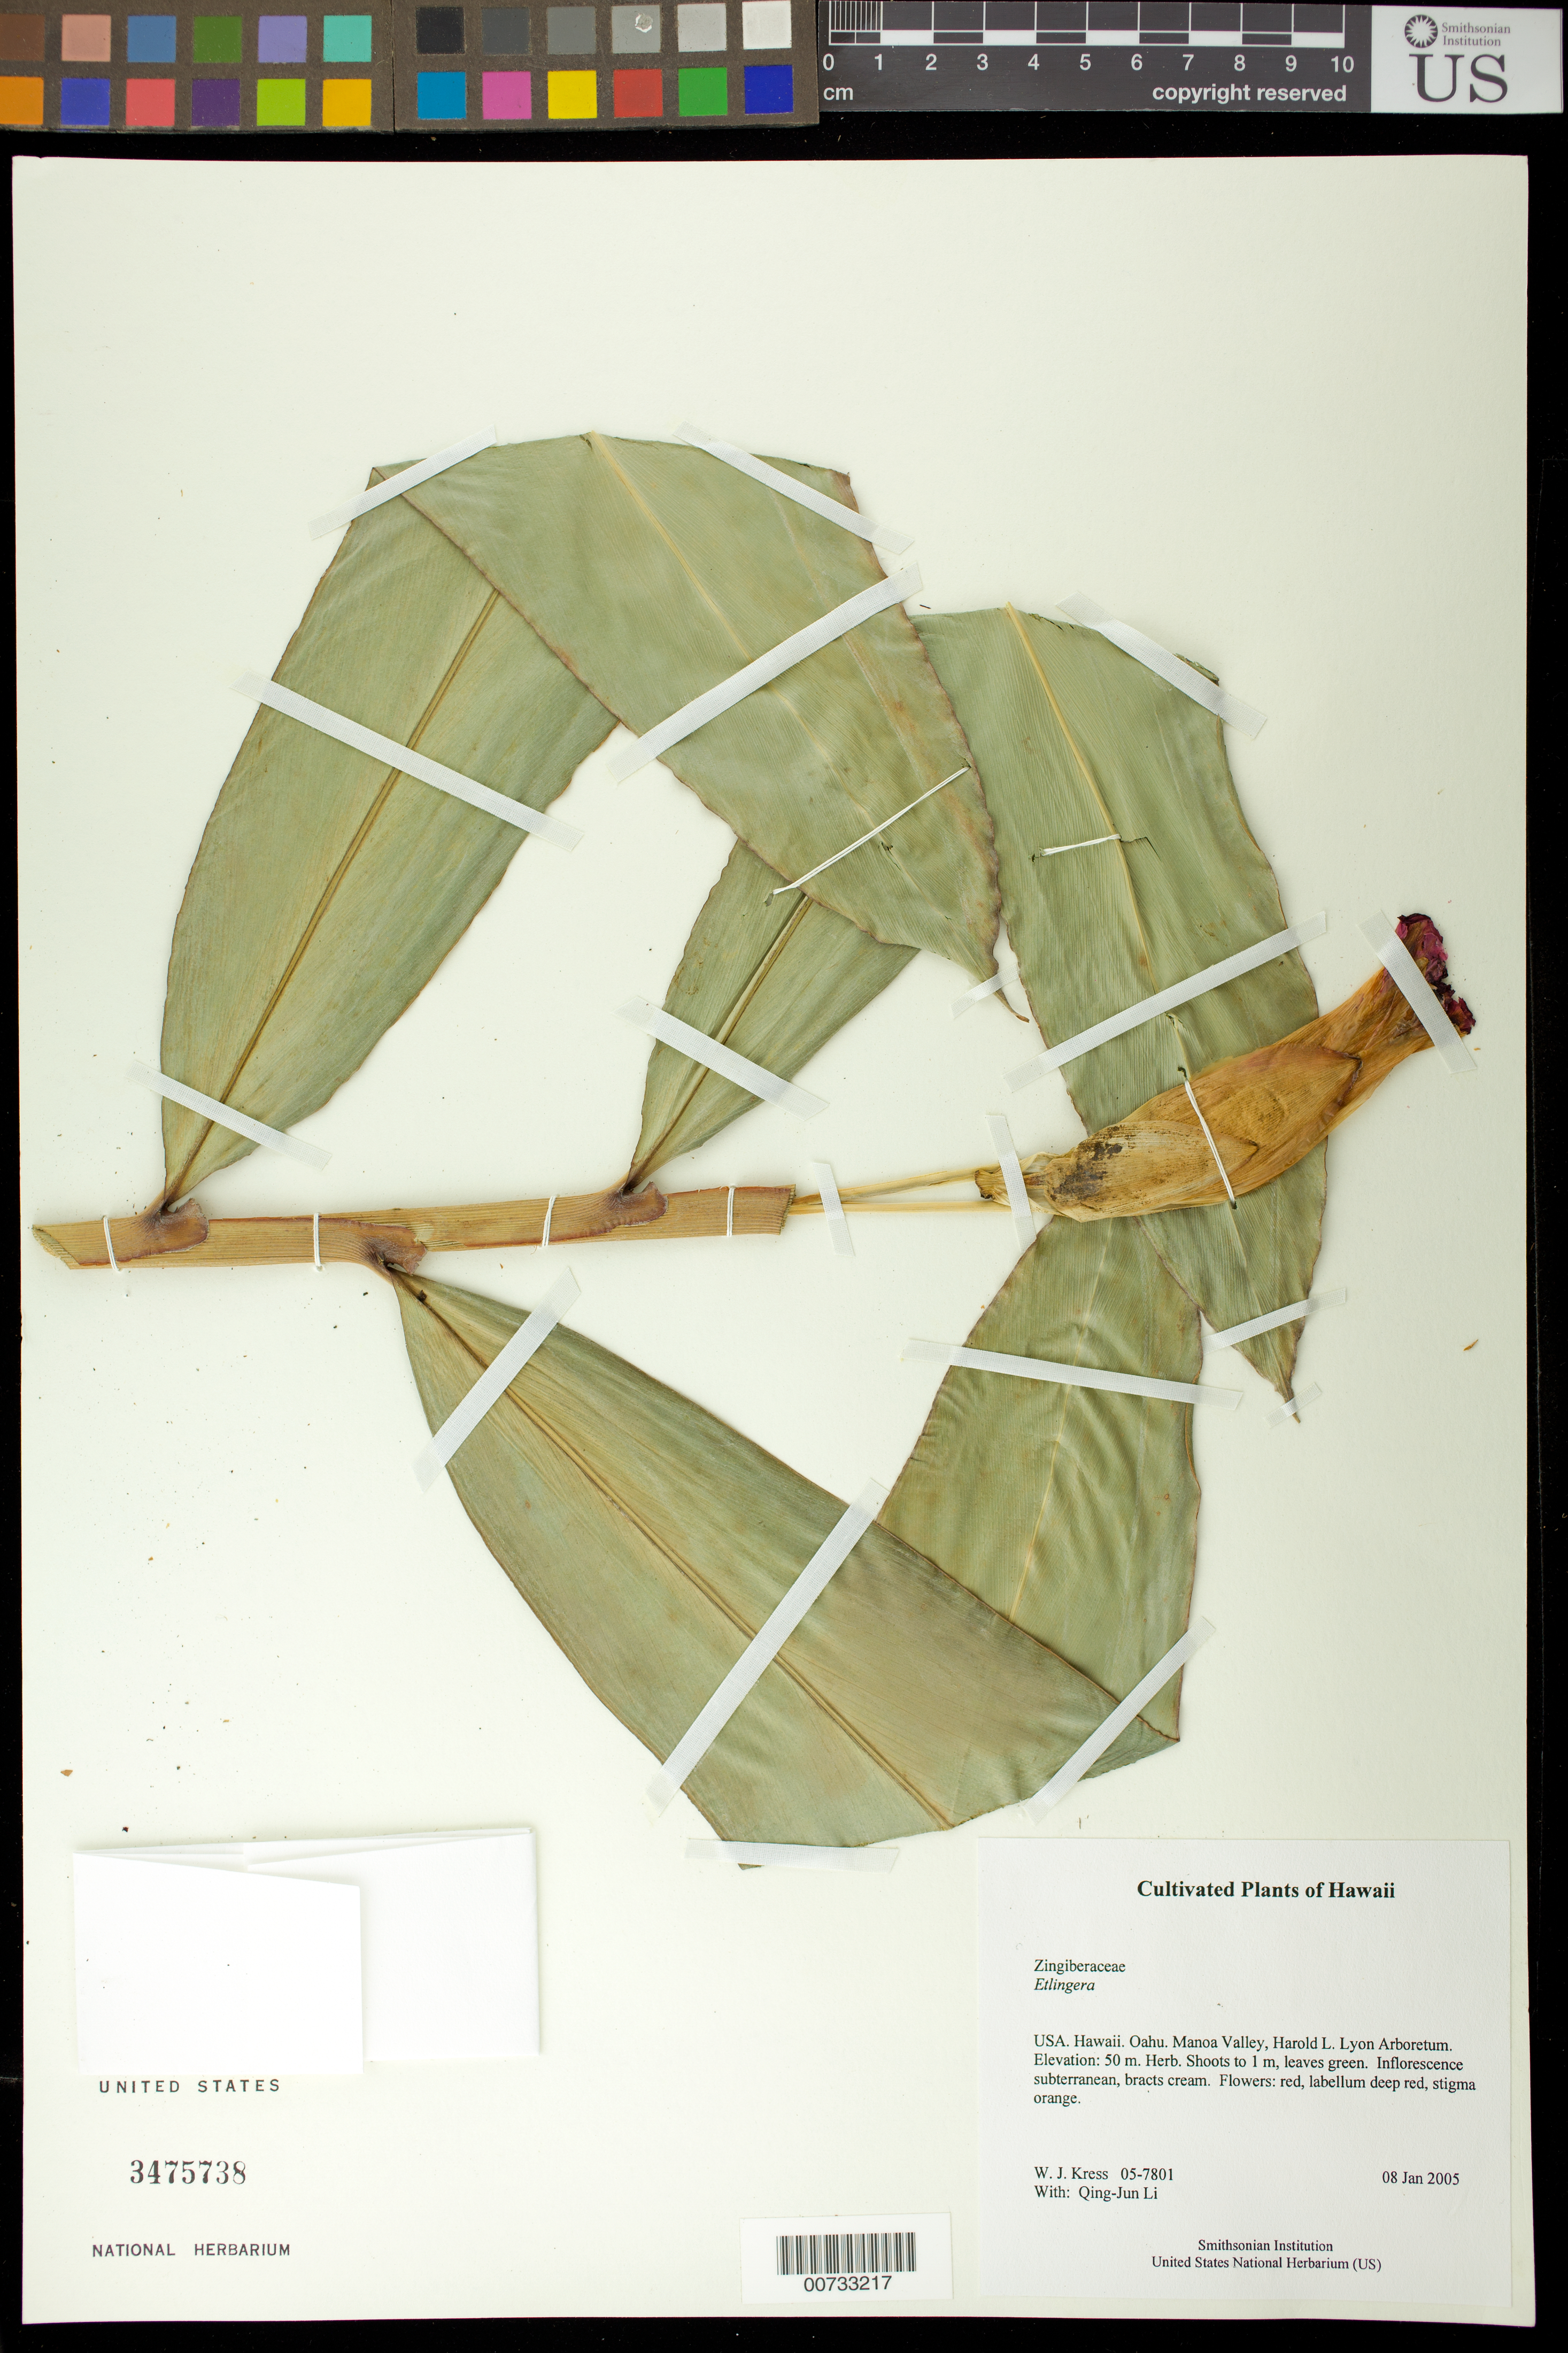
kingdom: Plantae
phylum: Tracheophyta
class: Liliopsida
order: Zingiberales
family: Zingiberaceae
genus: Etlingera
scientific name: Etlingera sp.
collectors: W. J. Kress & Q. J. Li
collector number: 05-7801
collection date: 2005-01-08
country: United States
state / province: Hawaii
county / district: Honolulu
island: Oahu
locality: Manoa Valley, Harold L. Lyon Arboretum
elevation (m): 50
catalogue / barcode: US 3475738